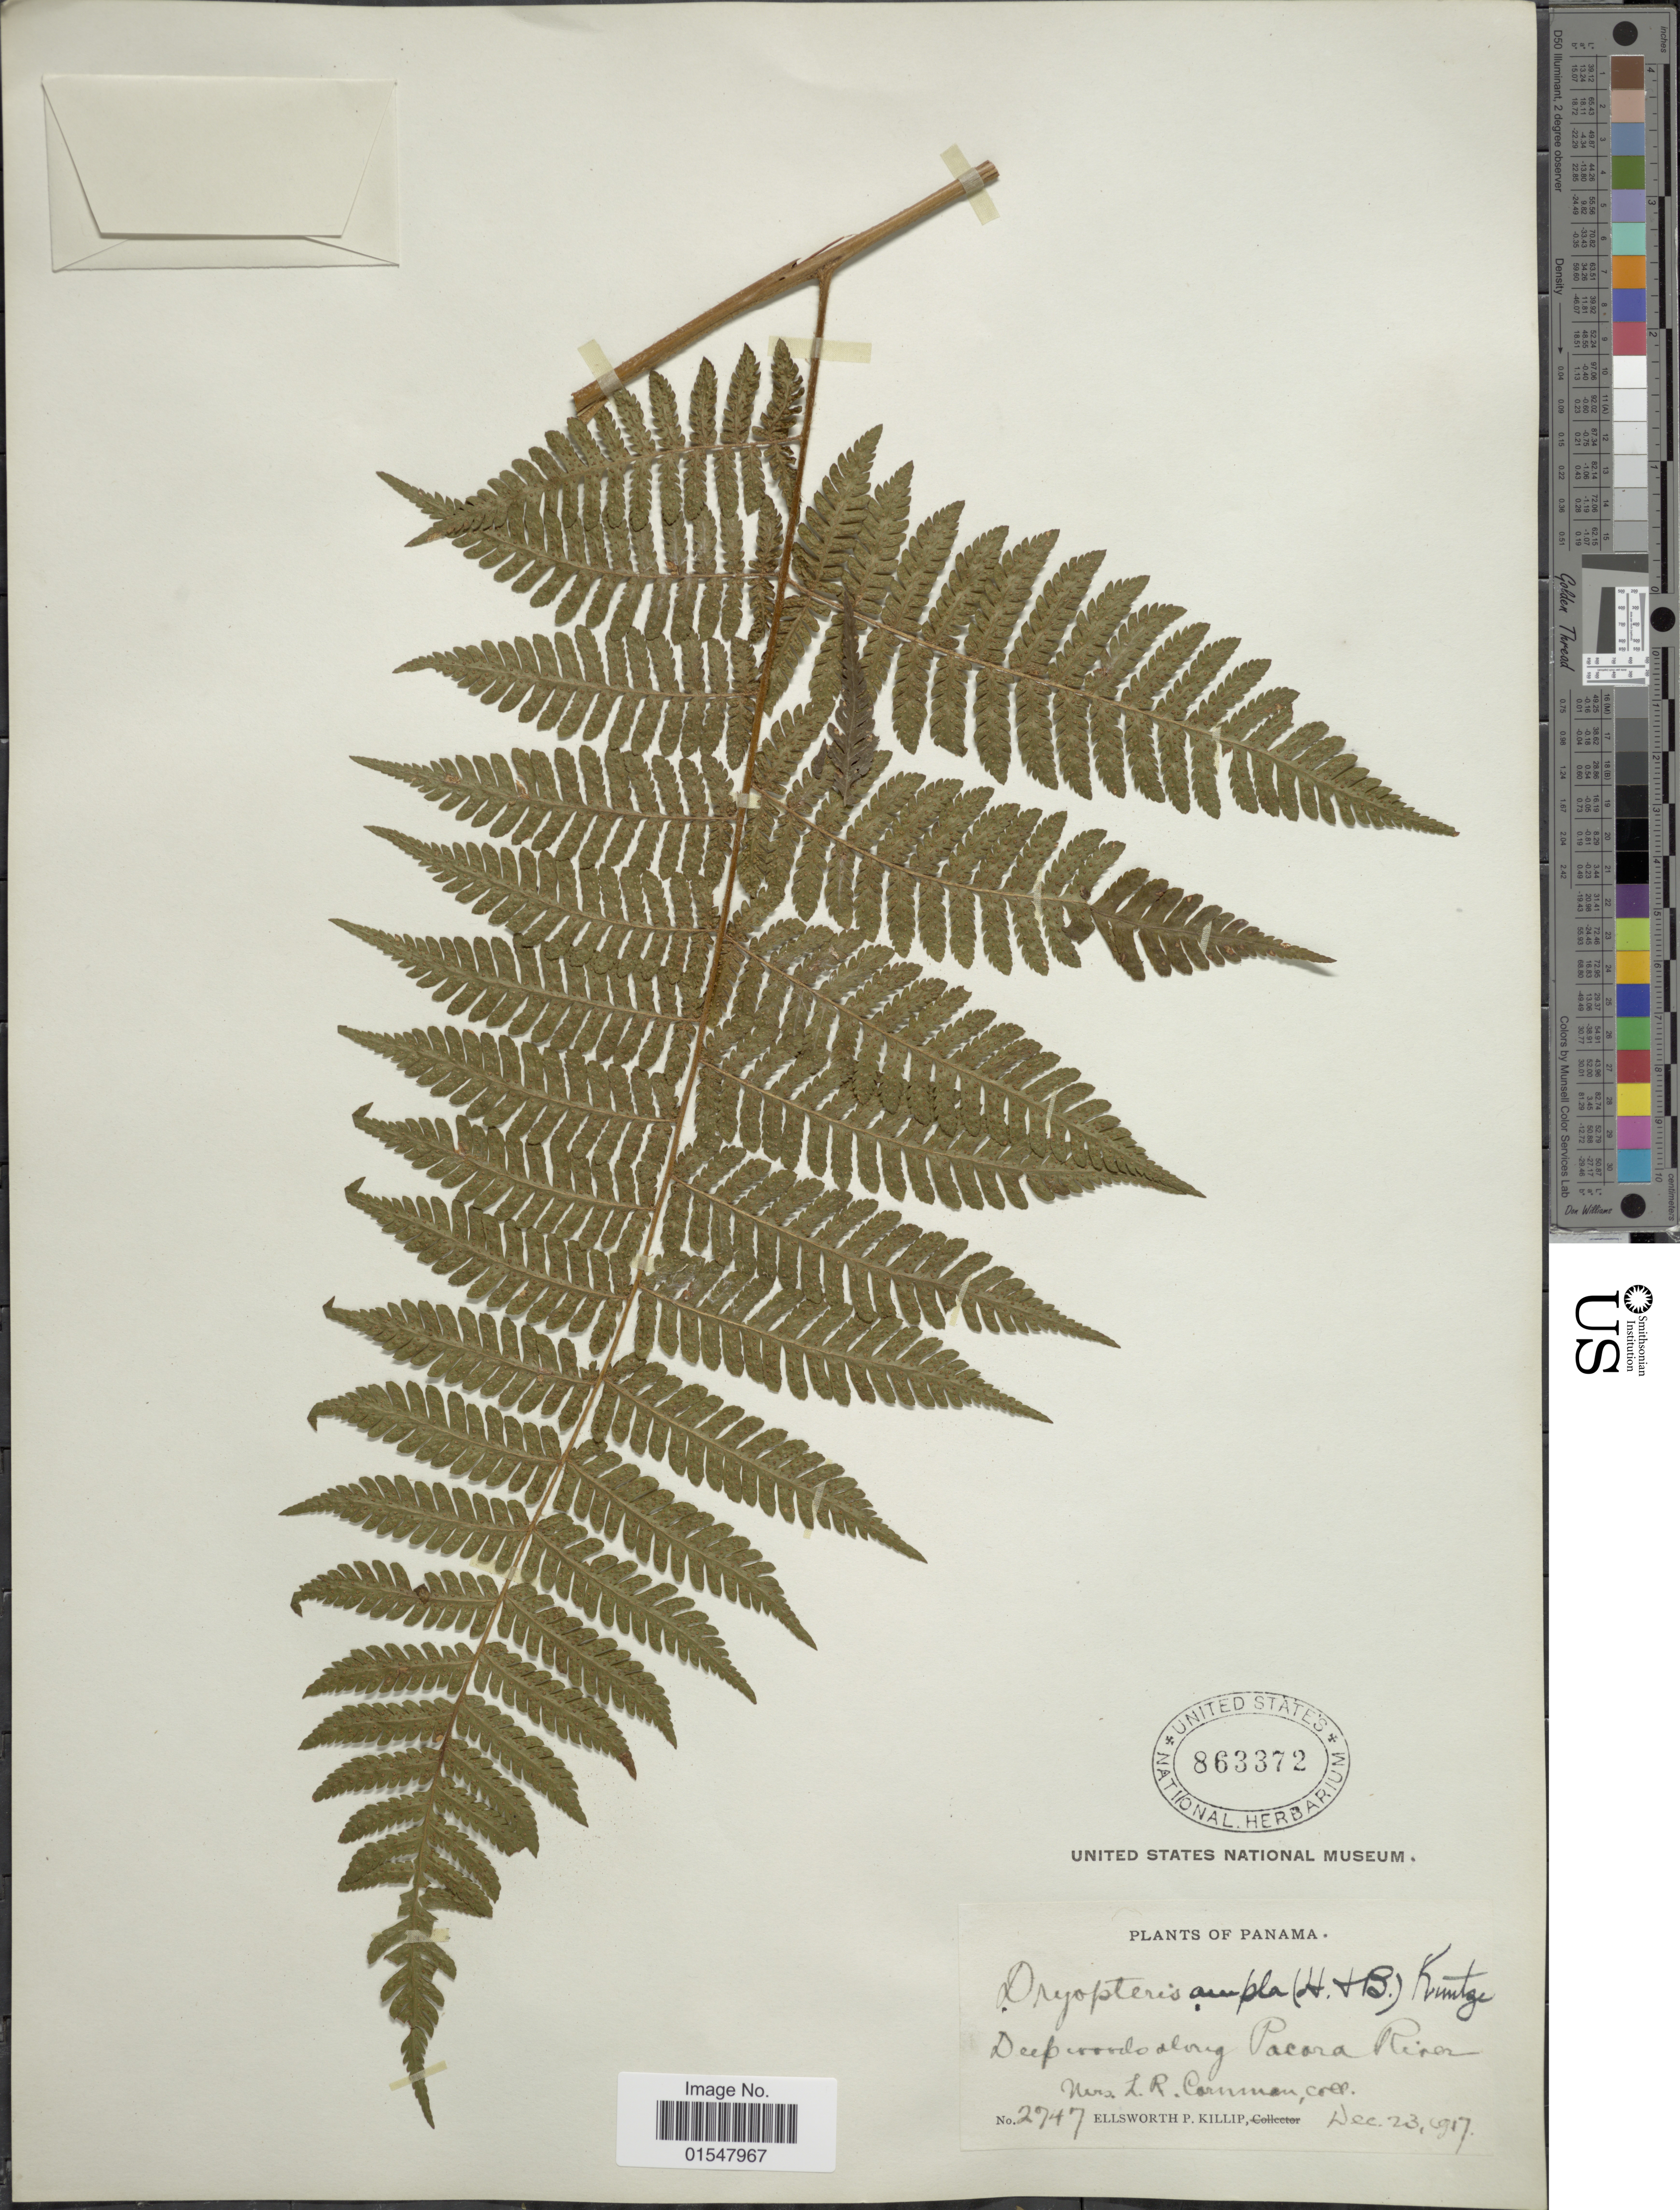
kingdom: Plantae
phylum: Tracheophyta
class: Polypodiopsida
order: Polypodiales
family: Dryopteridaceae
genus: Ctenitis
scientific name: Ctenitis sloanei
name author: (Poepp. ex Spreng.) C.V. Morton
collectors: L. Cornman & E. P. Killip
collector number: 2747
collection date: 1917-12-23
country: Panama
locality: Deep woods along Pacara River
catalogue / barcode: US 863372